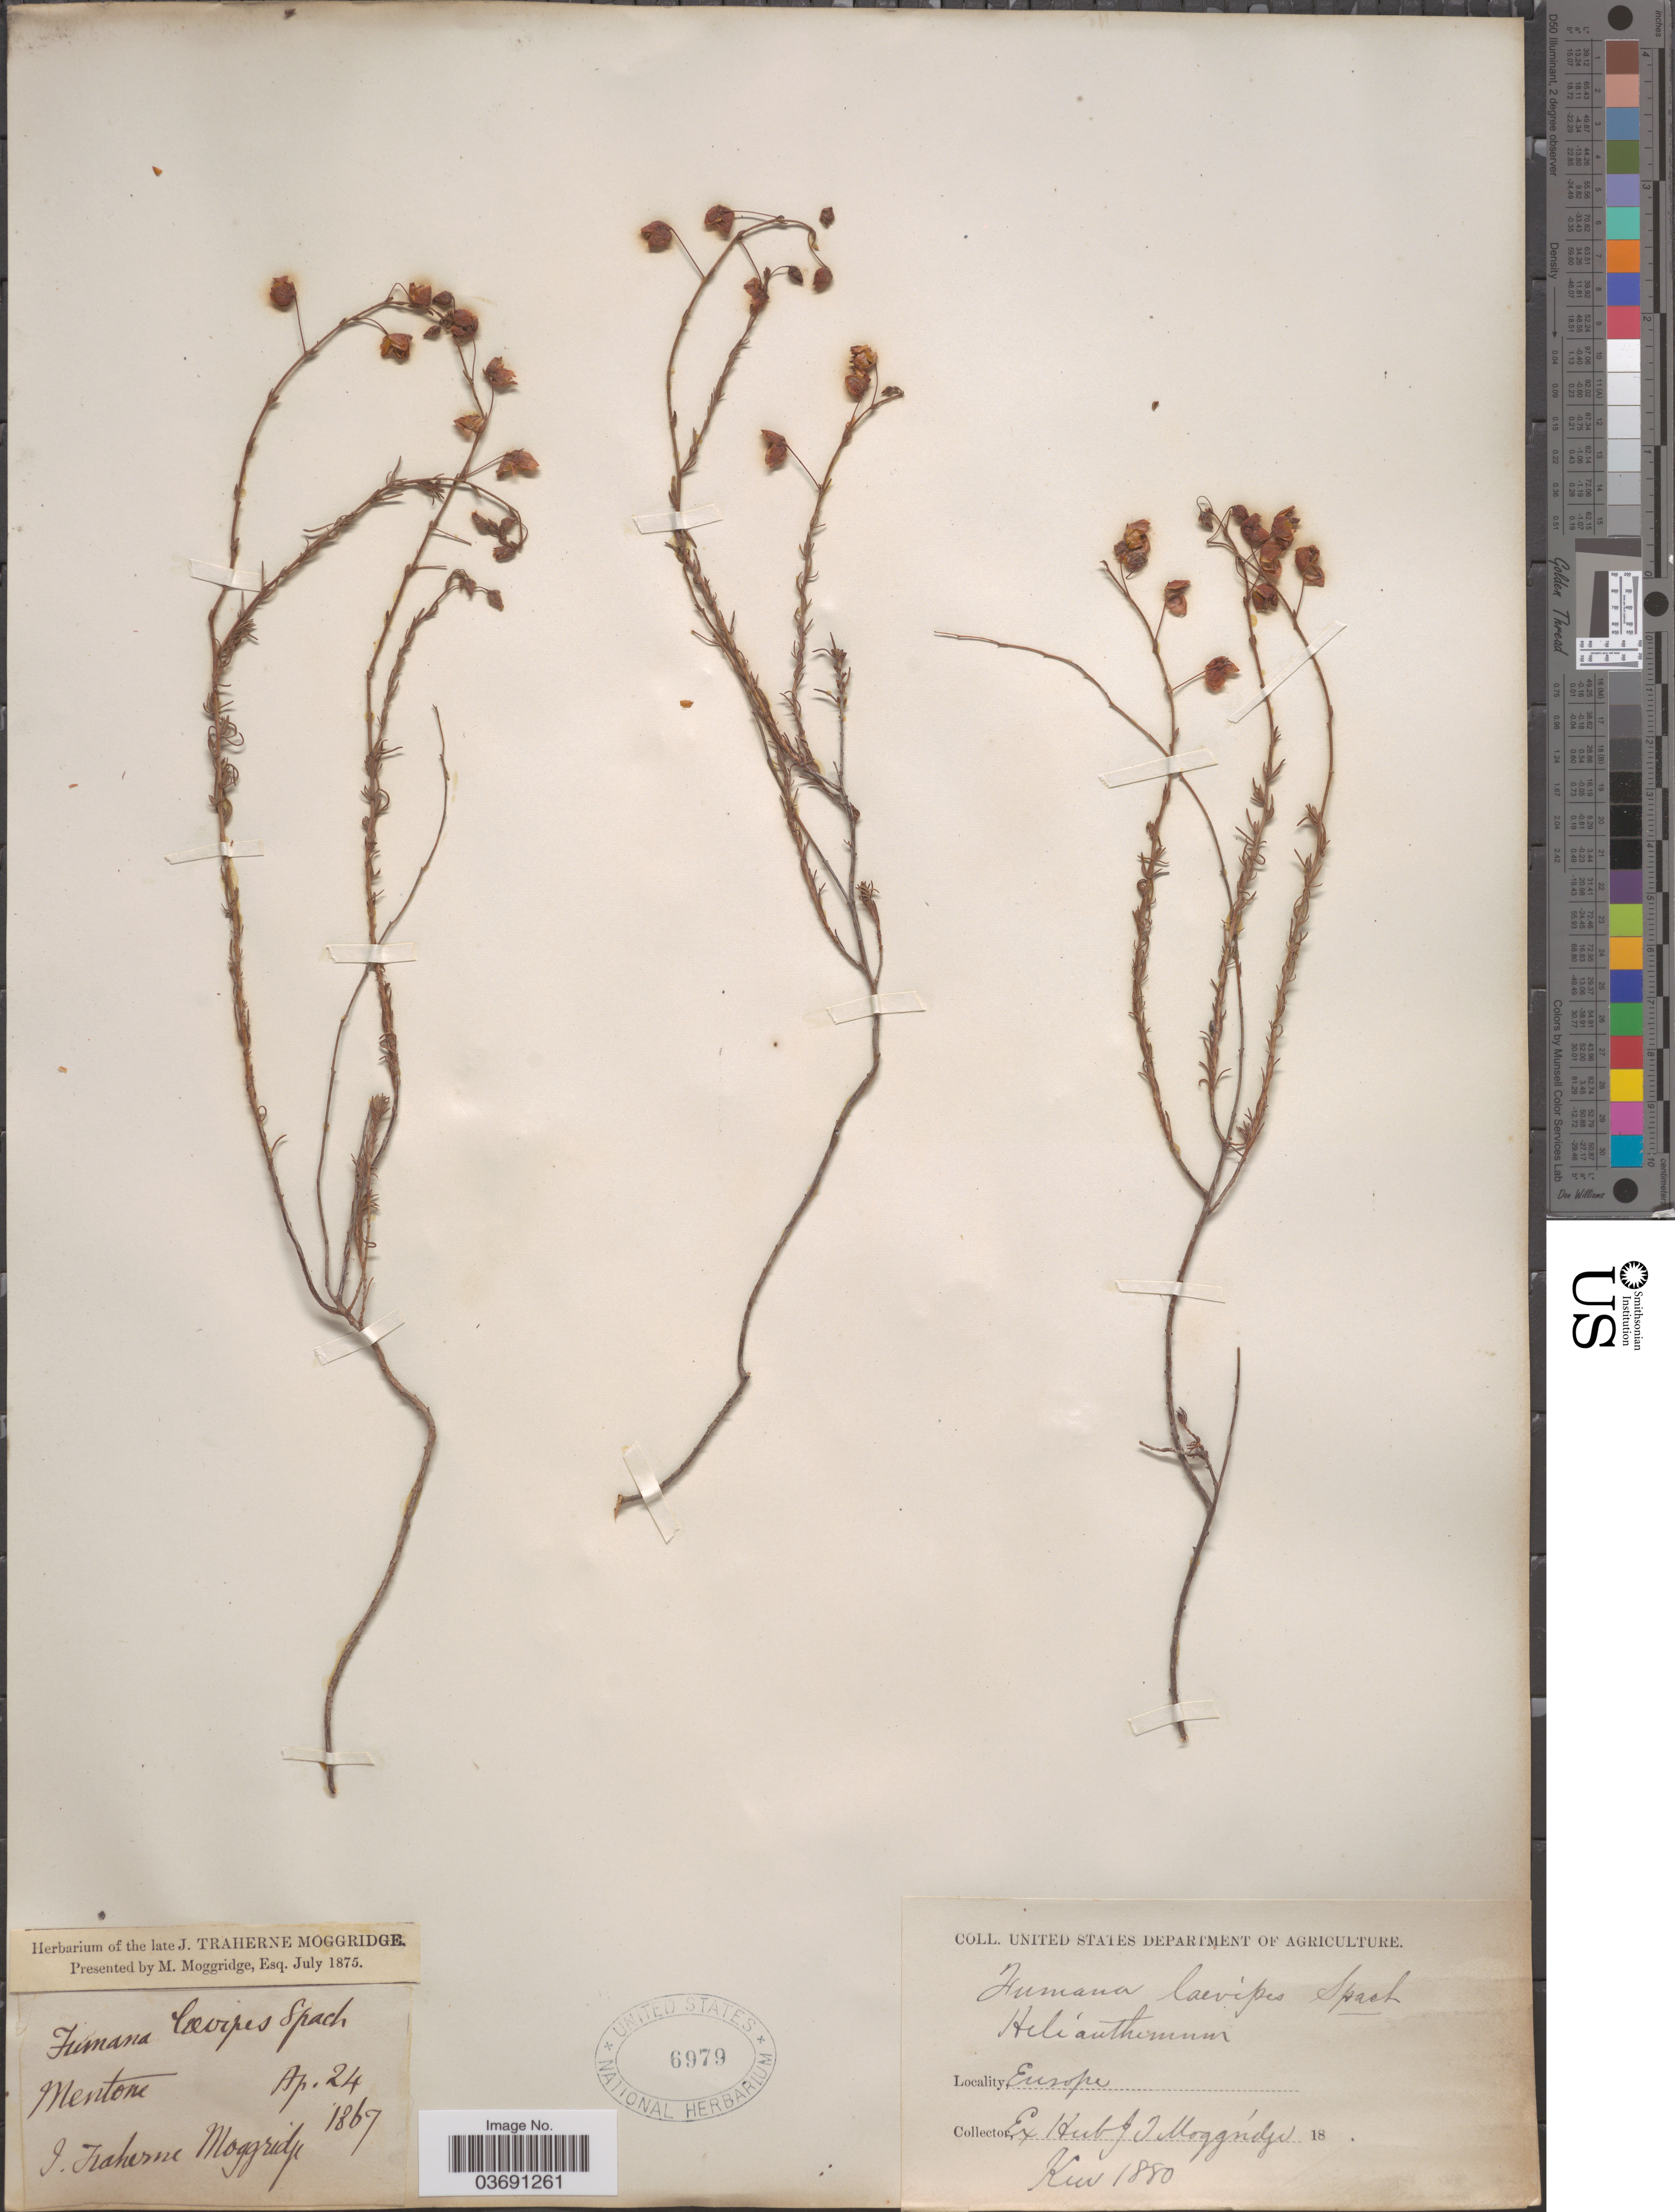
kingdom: Plantae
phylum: Tracheophyta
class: Magnoliopsida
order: Malvales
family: Cistaceae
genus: Fumana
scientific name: Fumana laevipes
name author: (L.) Spach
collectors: J. T. Moggridge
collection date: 1867-04-24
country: France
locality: Mentone. Europa.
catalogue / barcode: US 6979